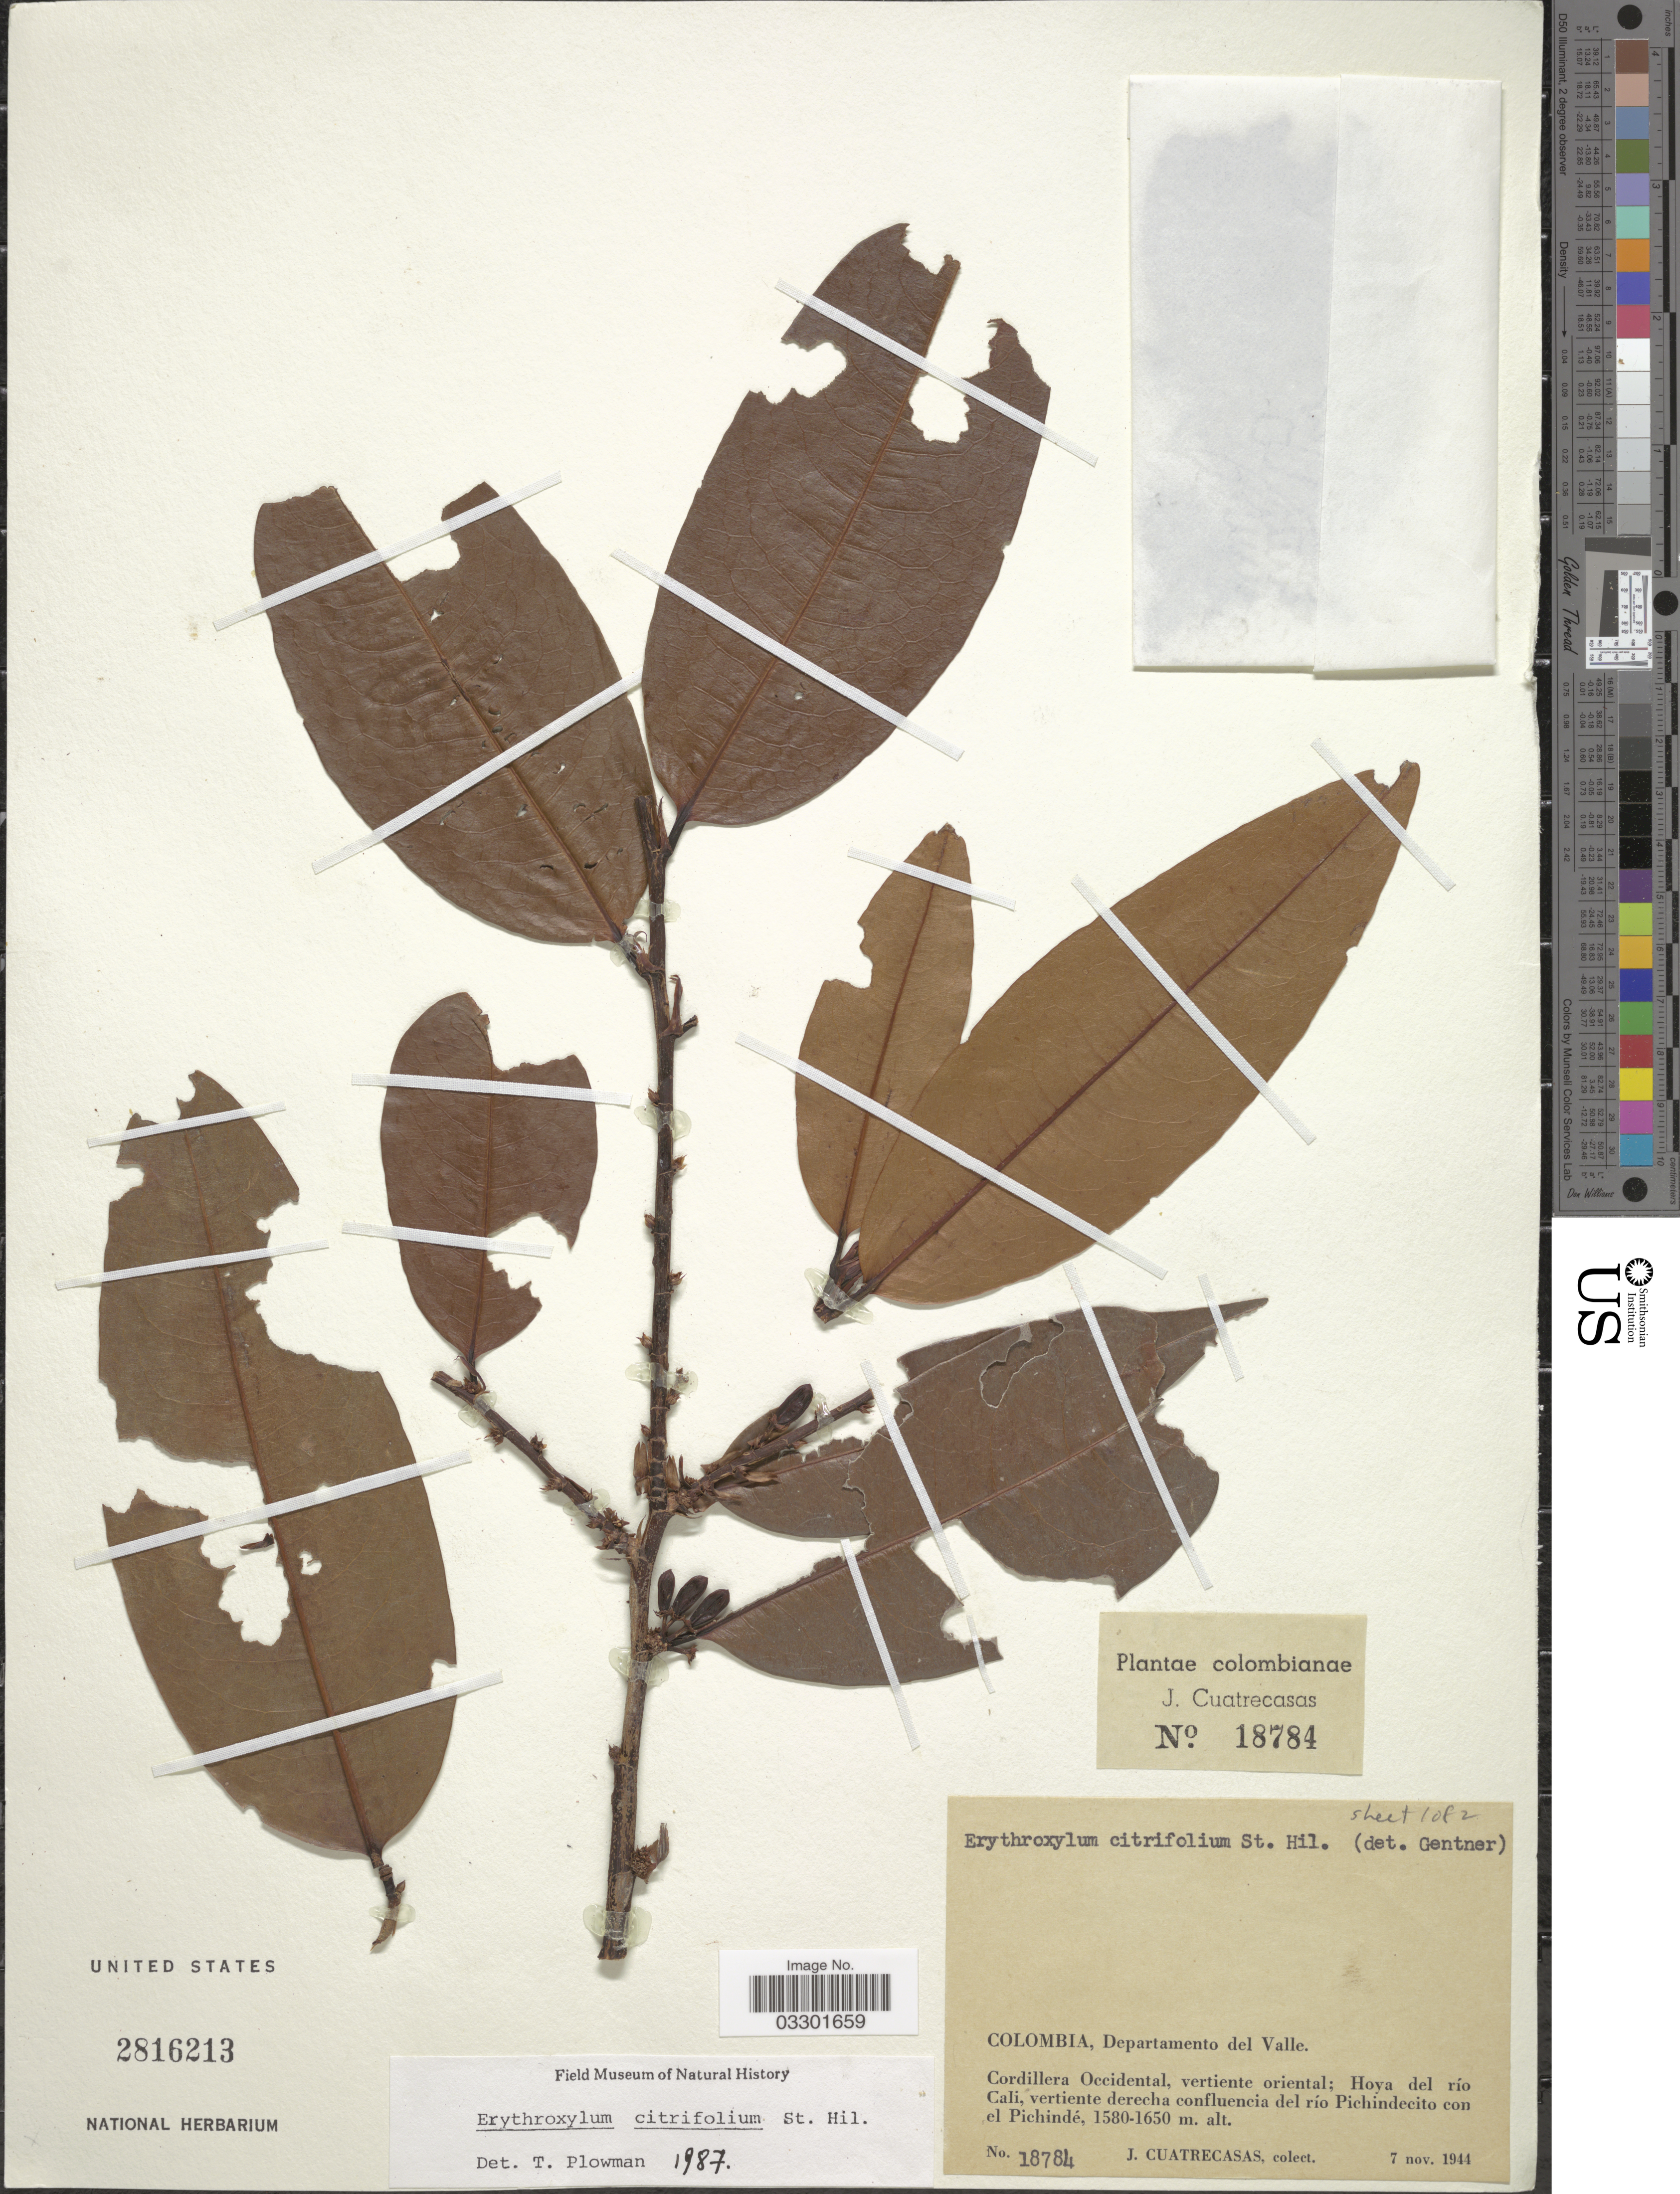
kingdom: Plantae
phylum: Tracheophyta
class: Magnoliopsida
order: Malpighiales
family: Erythroxylaceae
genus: Erythroxylum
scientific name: Erythroxylum citrifolium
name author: A. St.-Hil.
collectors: J. Cuatrecasas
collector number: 18784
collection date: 1944-11-07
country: Colombia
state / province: Valle del Cauca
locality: Departamento del Valle. Cordillera Occidental, vertiente oriental; Hoya del río Cali, vertiente derecha confluencia del río Pichindecito con el Pichindé.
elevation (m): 1580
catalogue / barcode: US 2816213